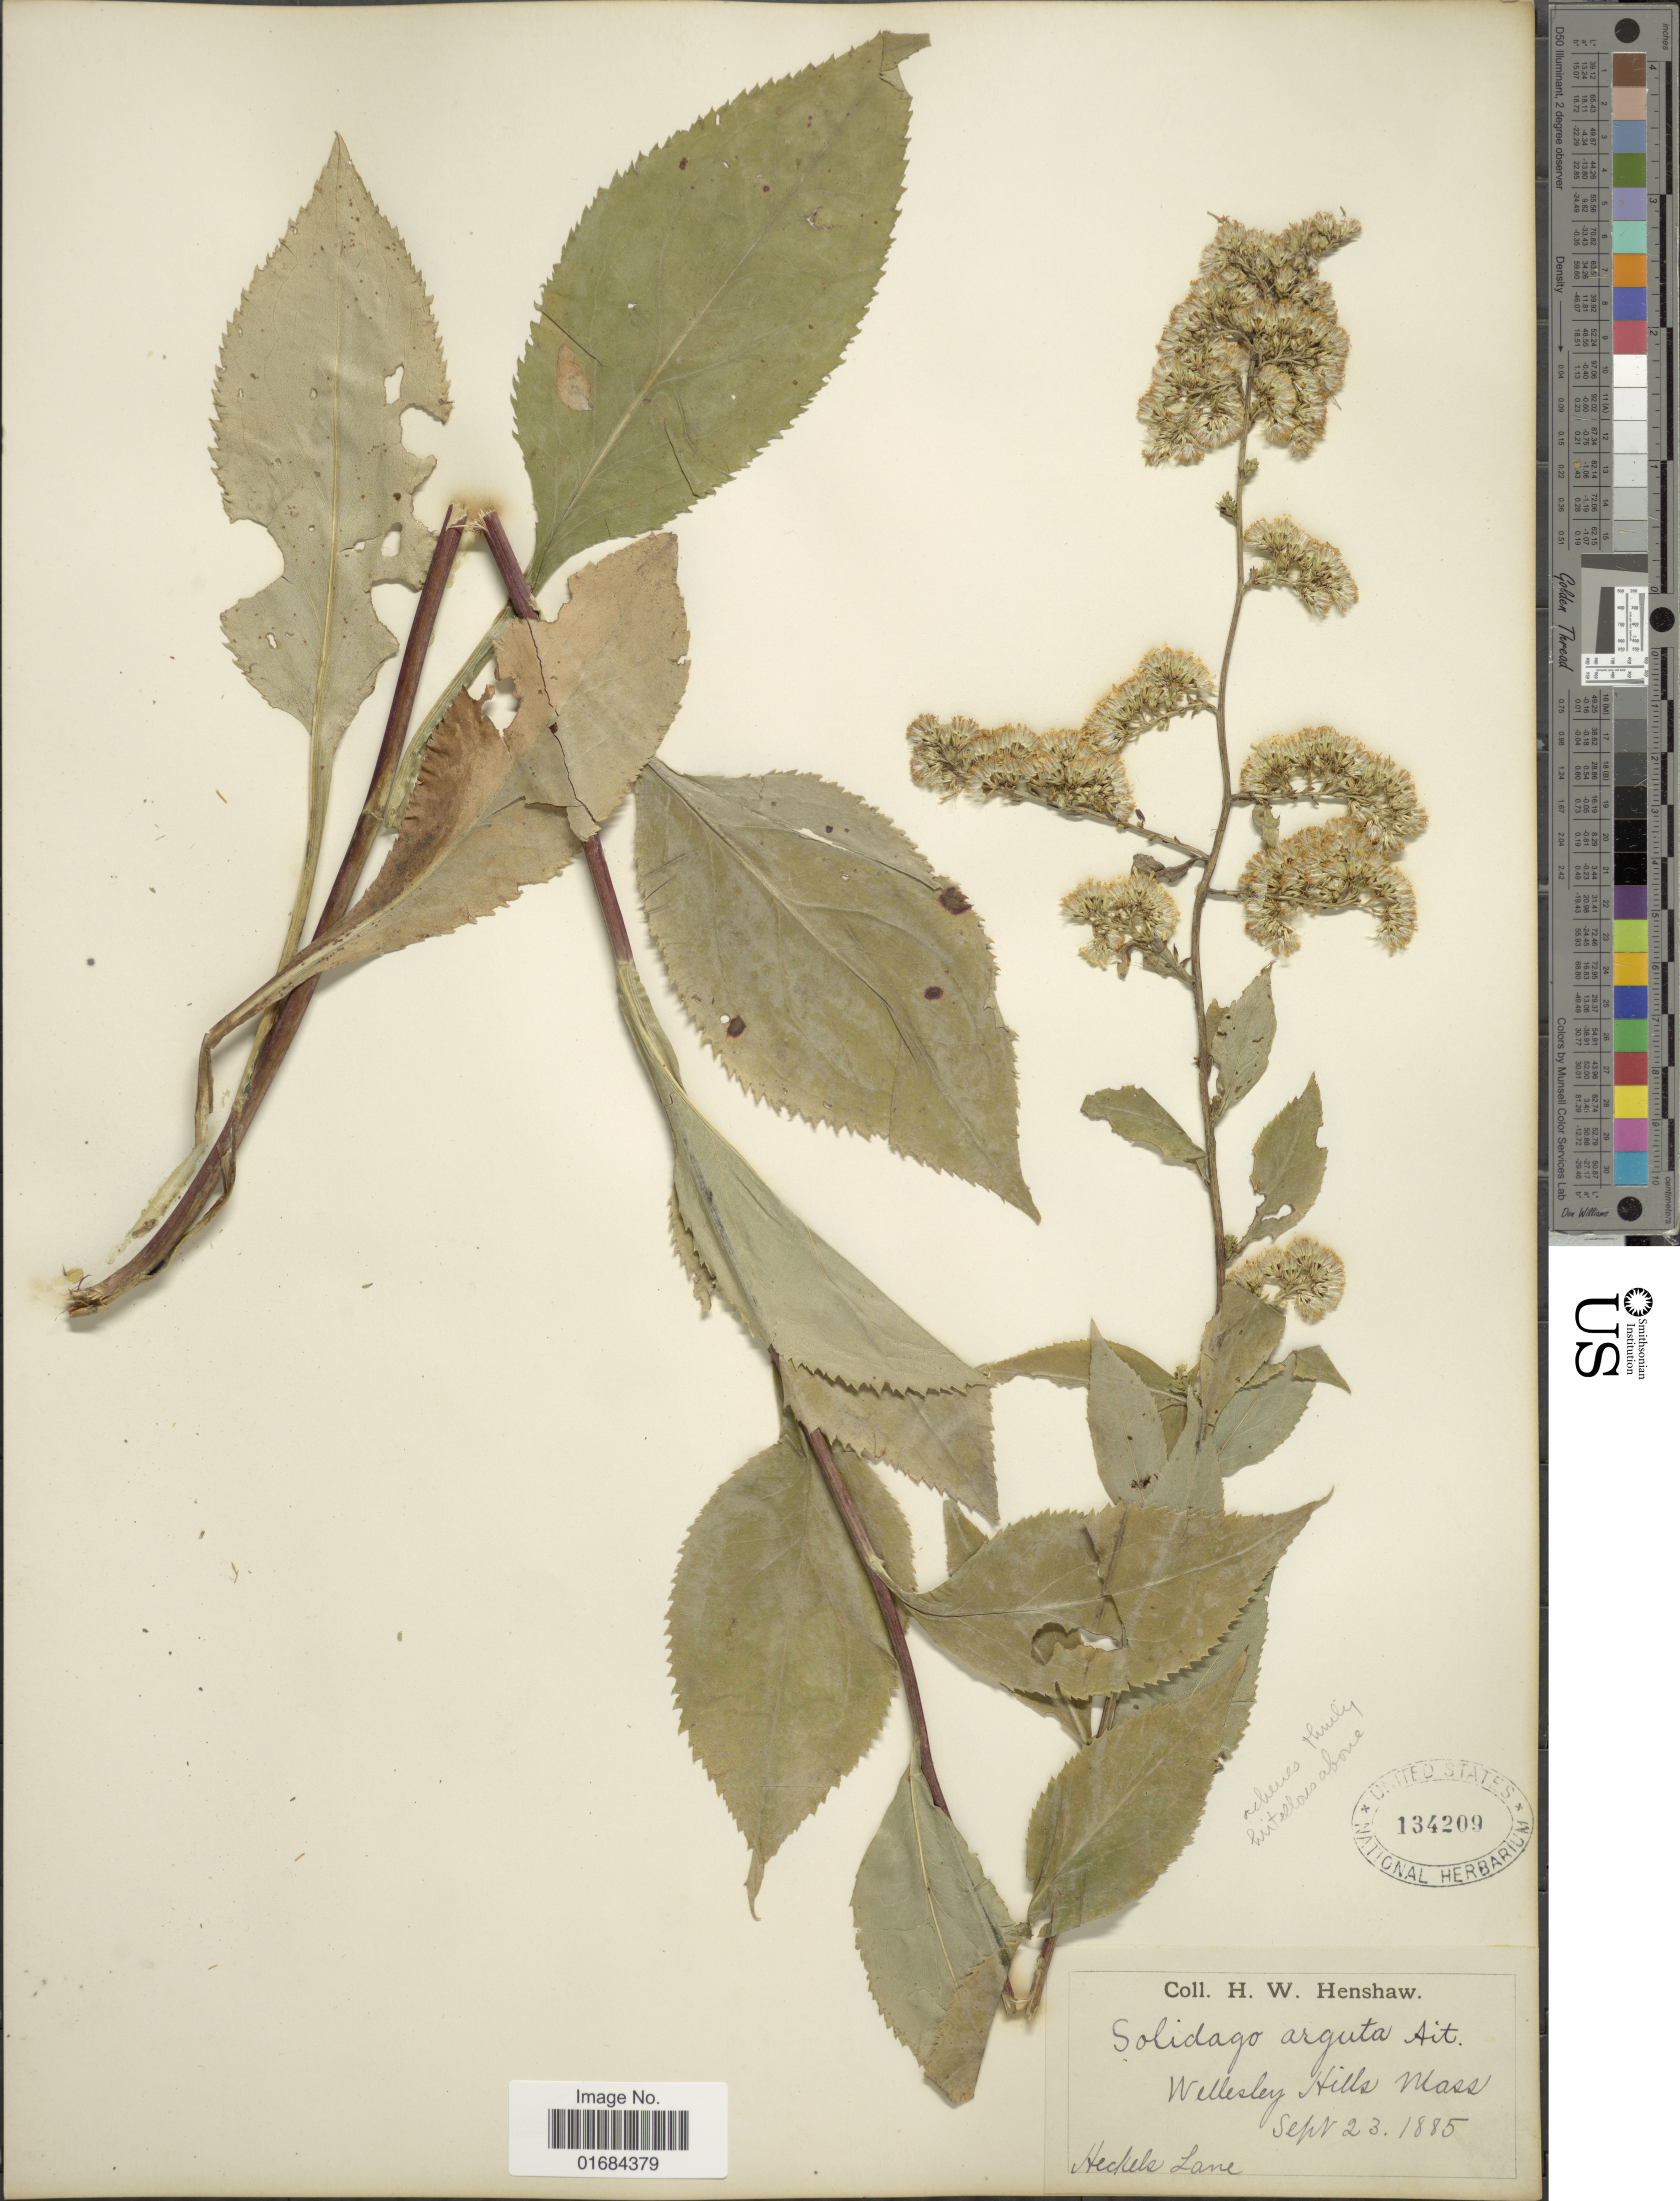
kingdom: Plantae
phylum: Tracheophyta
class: Magnoliopsida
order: Asterales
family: Asteraceae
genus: Solidago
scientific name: Solidago arguta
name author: Aiton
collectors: H. Henshaw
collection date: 1885-09-23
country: United States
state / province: Massachusetts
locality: Wellesley Hills, Heckels Lane.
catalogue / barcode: US 134209